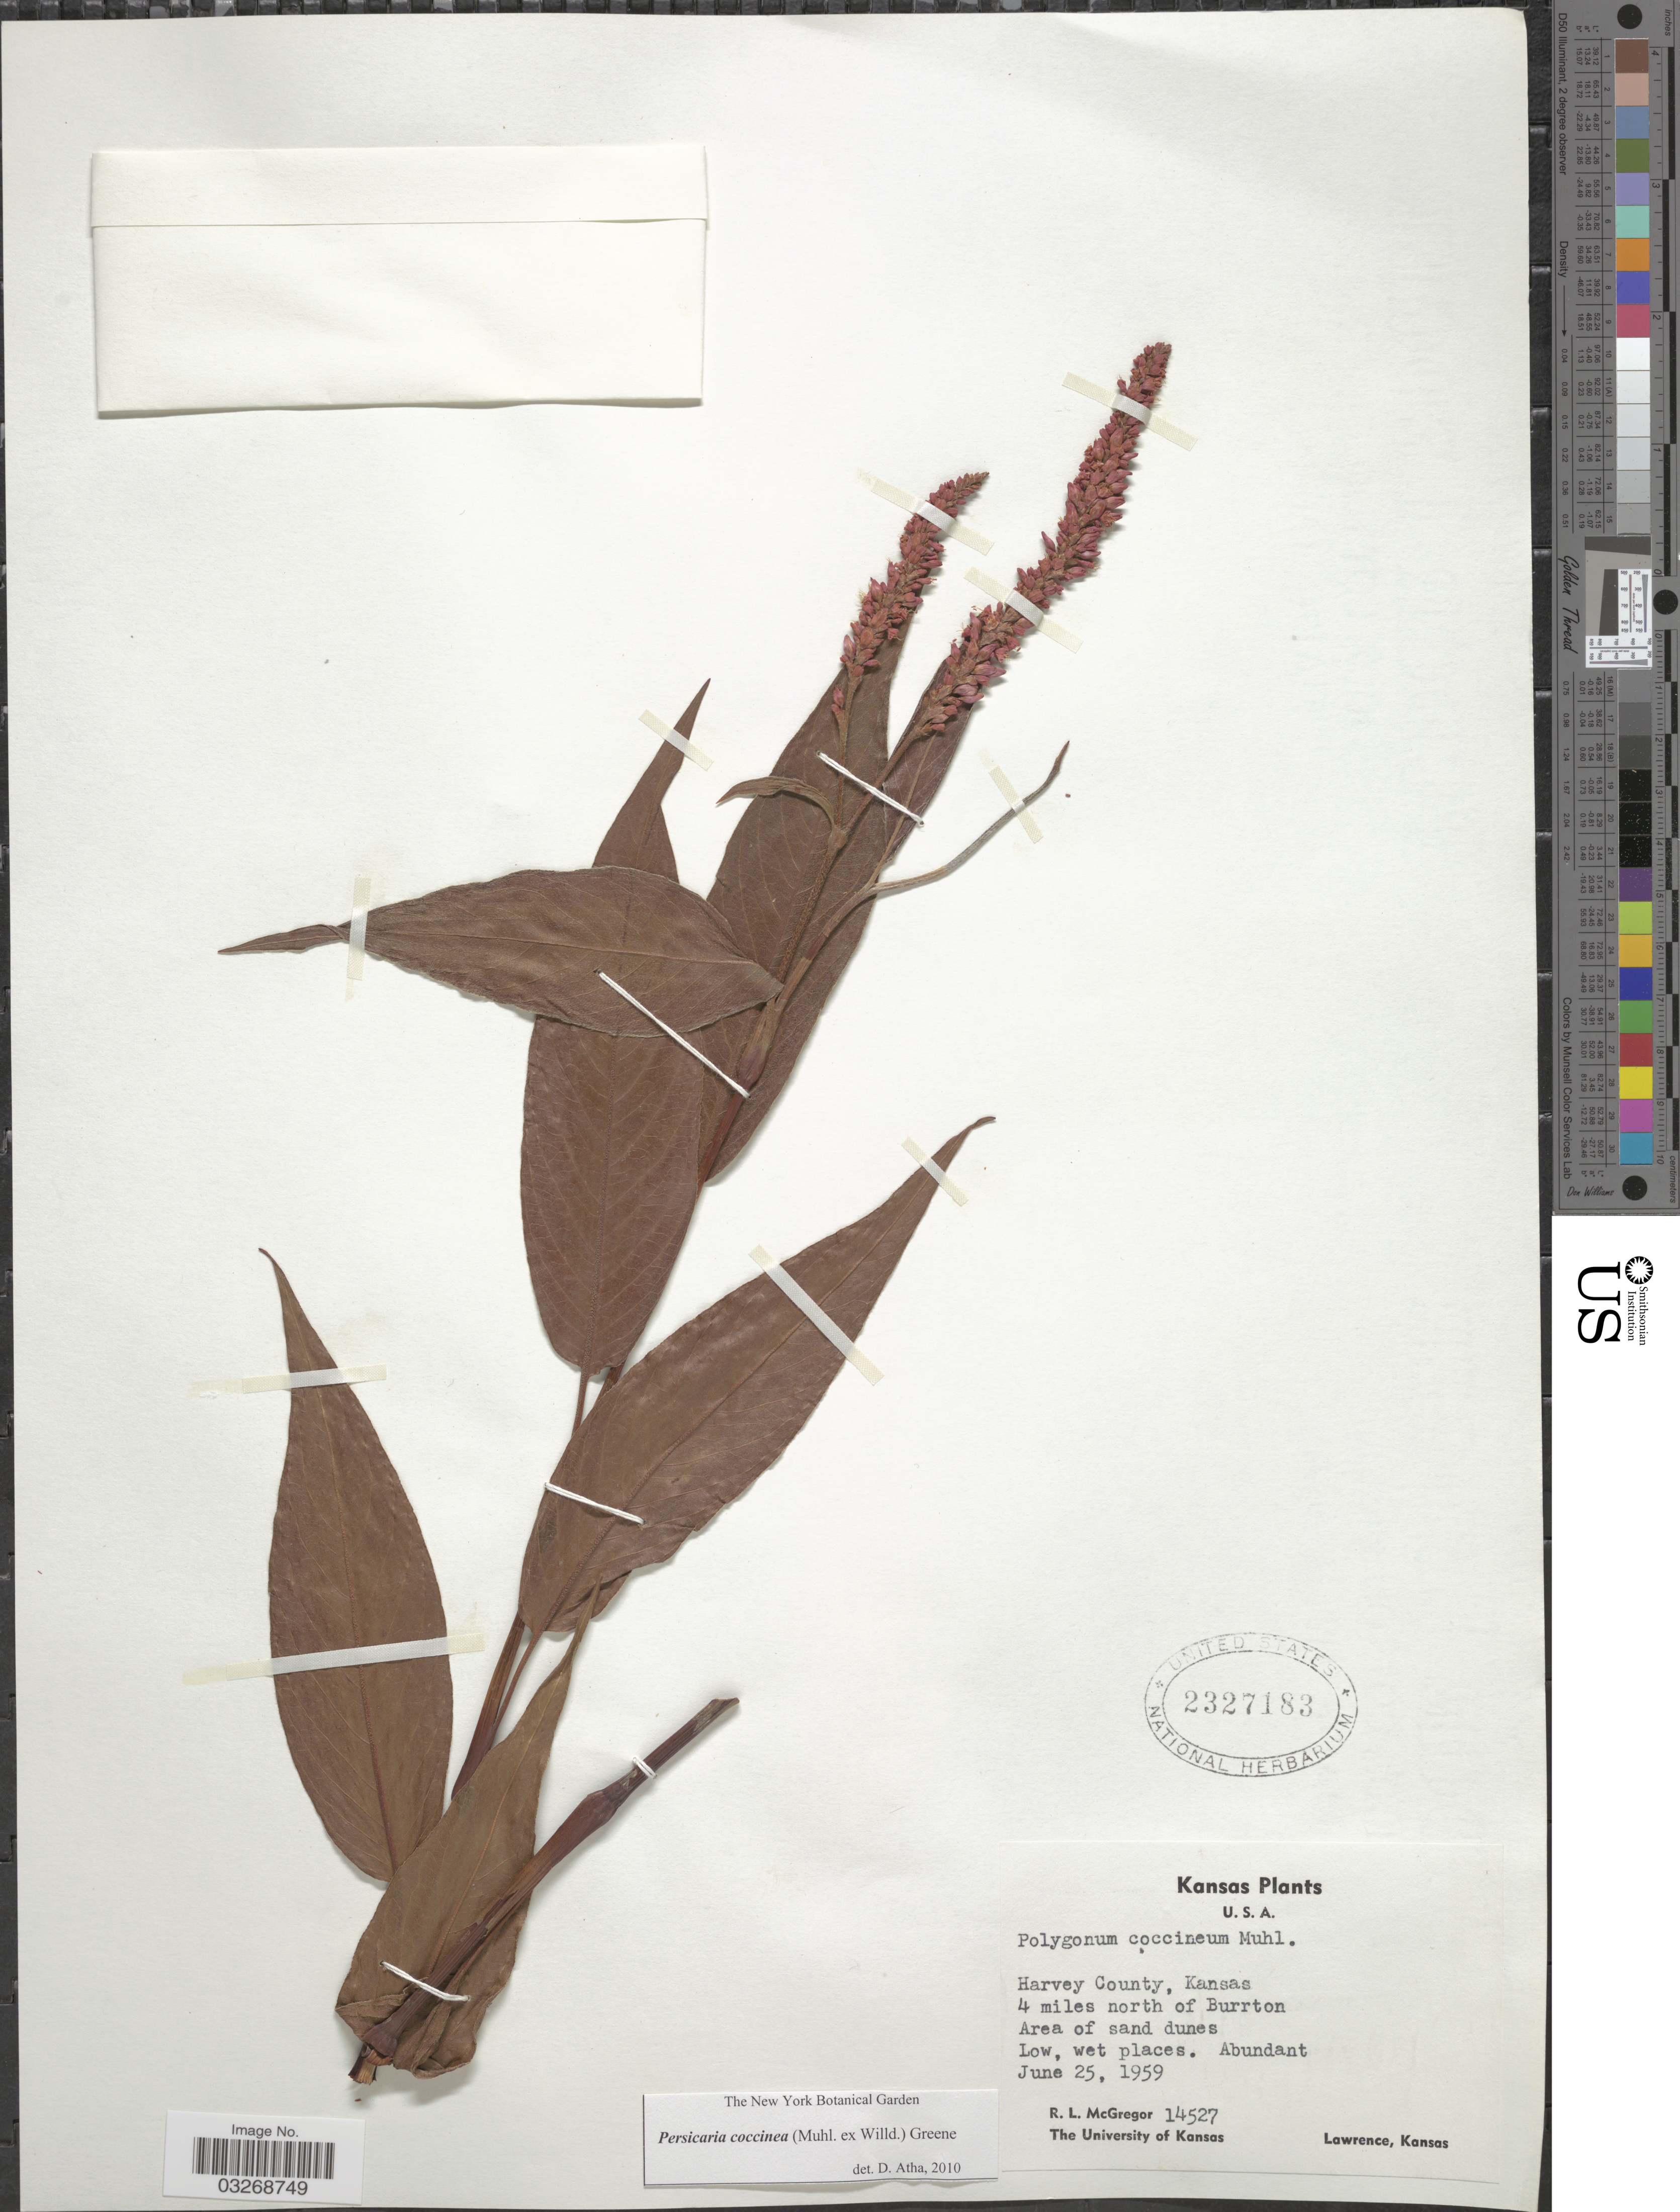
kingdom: Plantae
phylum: Tracheophyta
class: Magnoliopsida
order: Caryophyllales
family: Polygonaceae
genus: Persicaria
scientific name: Persicaria coccinea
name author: (Muhl. ex Willd.) Greene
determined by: Atha, D. E.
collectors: R. McGregor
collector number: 14527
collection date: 1959-06-25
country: United States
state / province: Kansas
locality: Harvey County, 4 miles north of Burrton Area of sand dunes.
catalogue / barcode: US 2327183